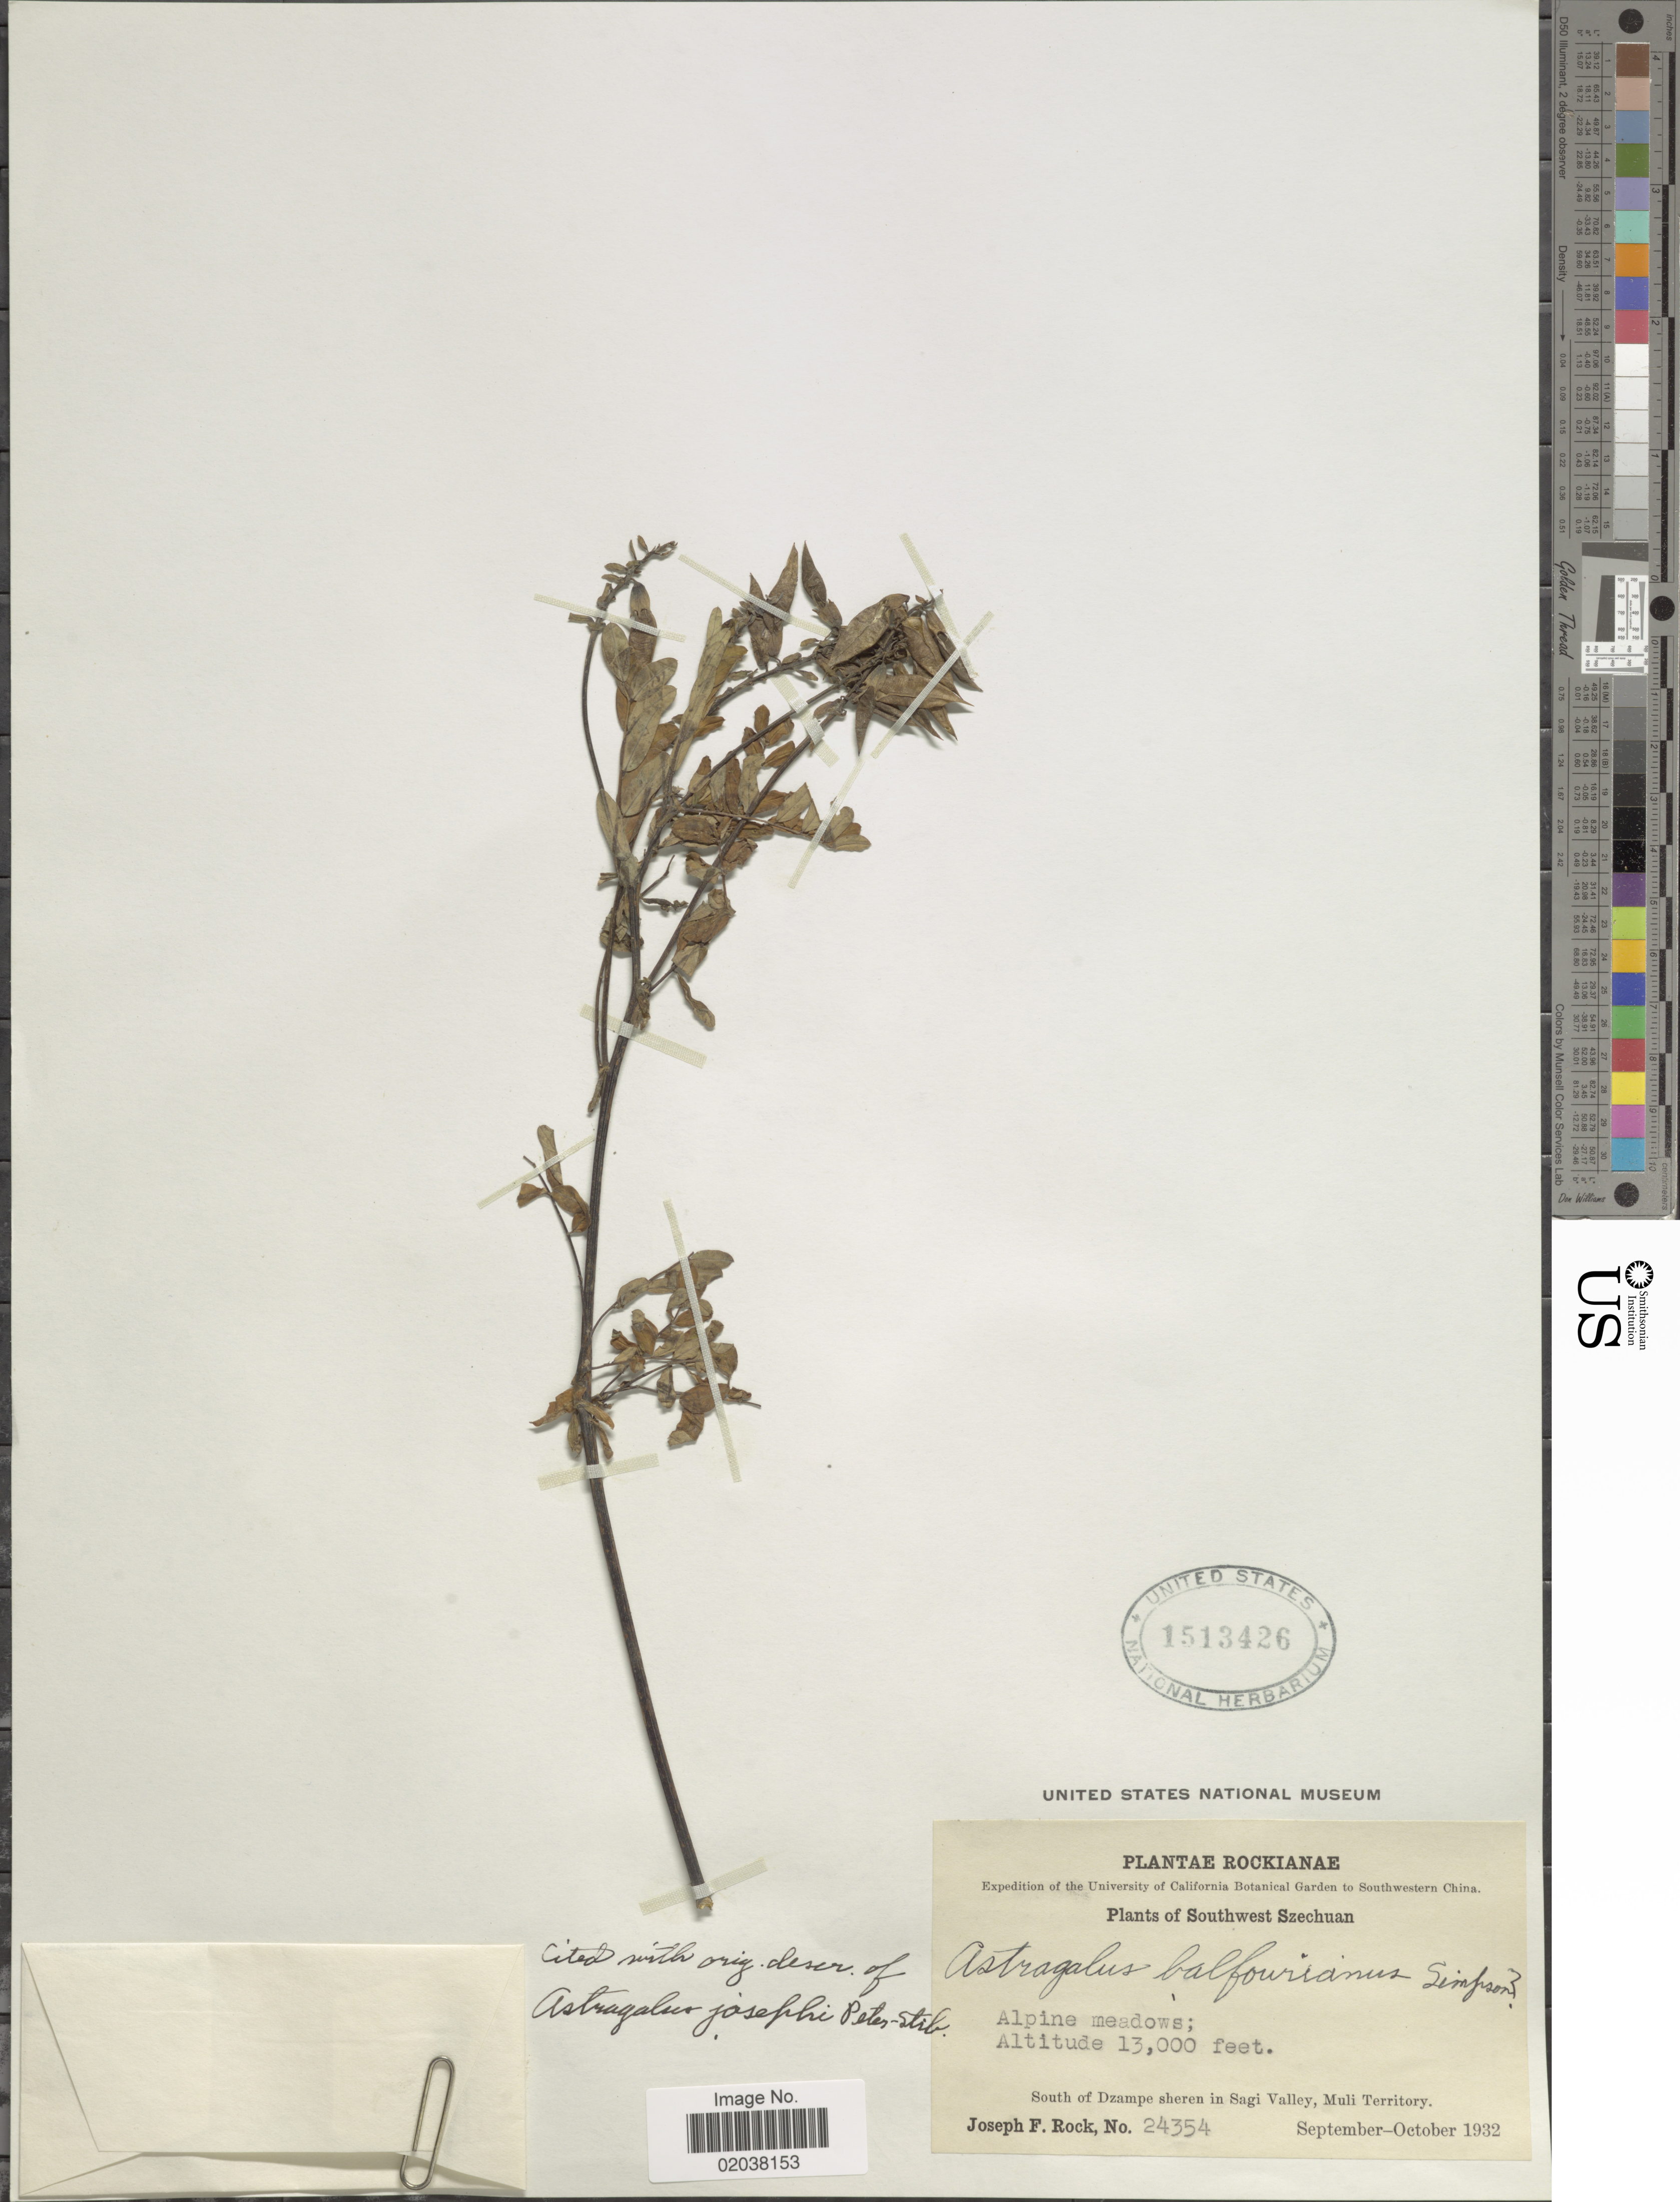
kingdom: Plantae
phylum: Tracheophyta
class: Magnoliopsida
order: Fabales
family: Fabaceae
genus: Astragalus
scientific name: Astragalus josephi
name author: E. Peter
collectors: J. F. Rock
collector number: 24354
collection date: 1932-09/1932-10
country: China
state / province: Sichuan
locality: Rockiane, Southwest Szechuan, Alpine meadows, south of Dzampe sheren in Sagi Valley, Muli Territory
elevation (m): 3962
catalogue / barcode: US 1513426